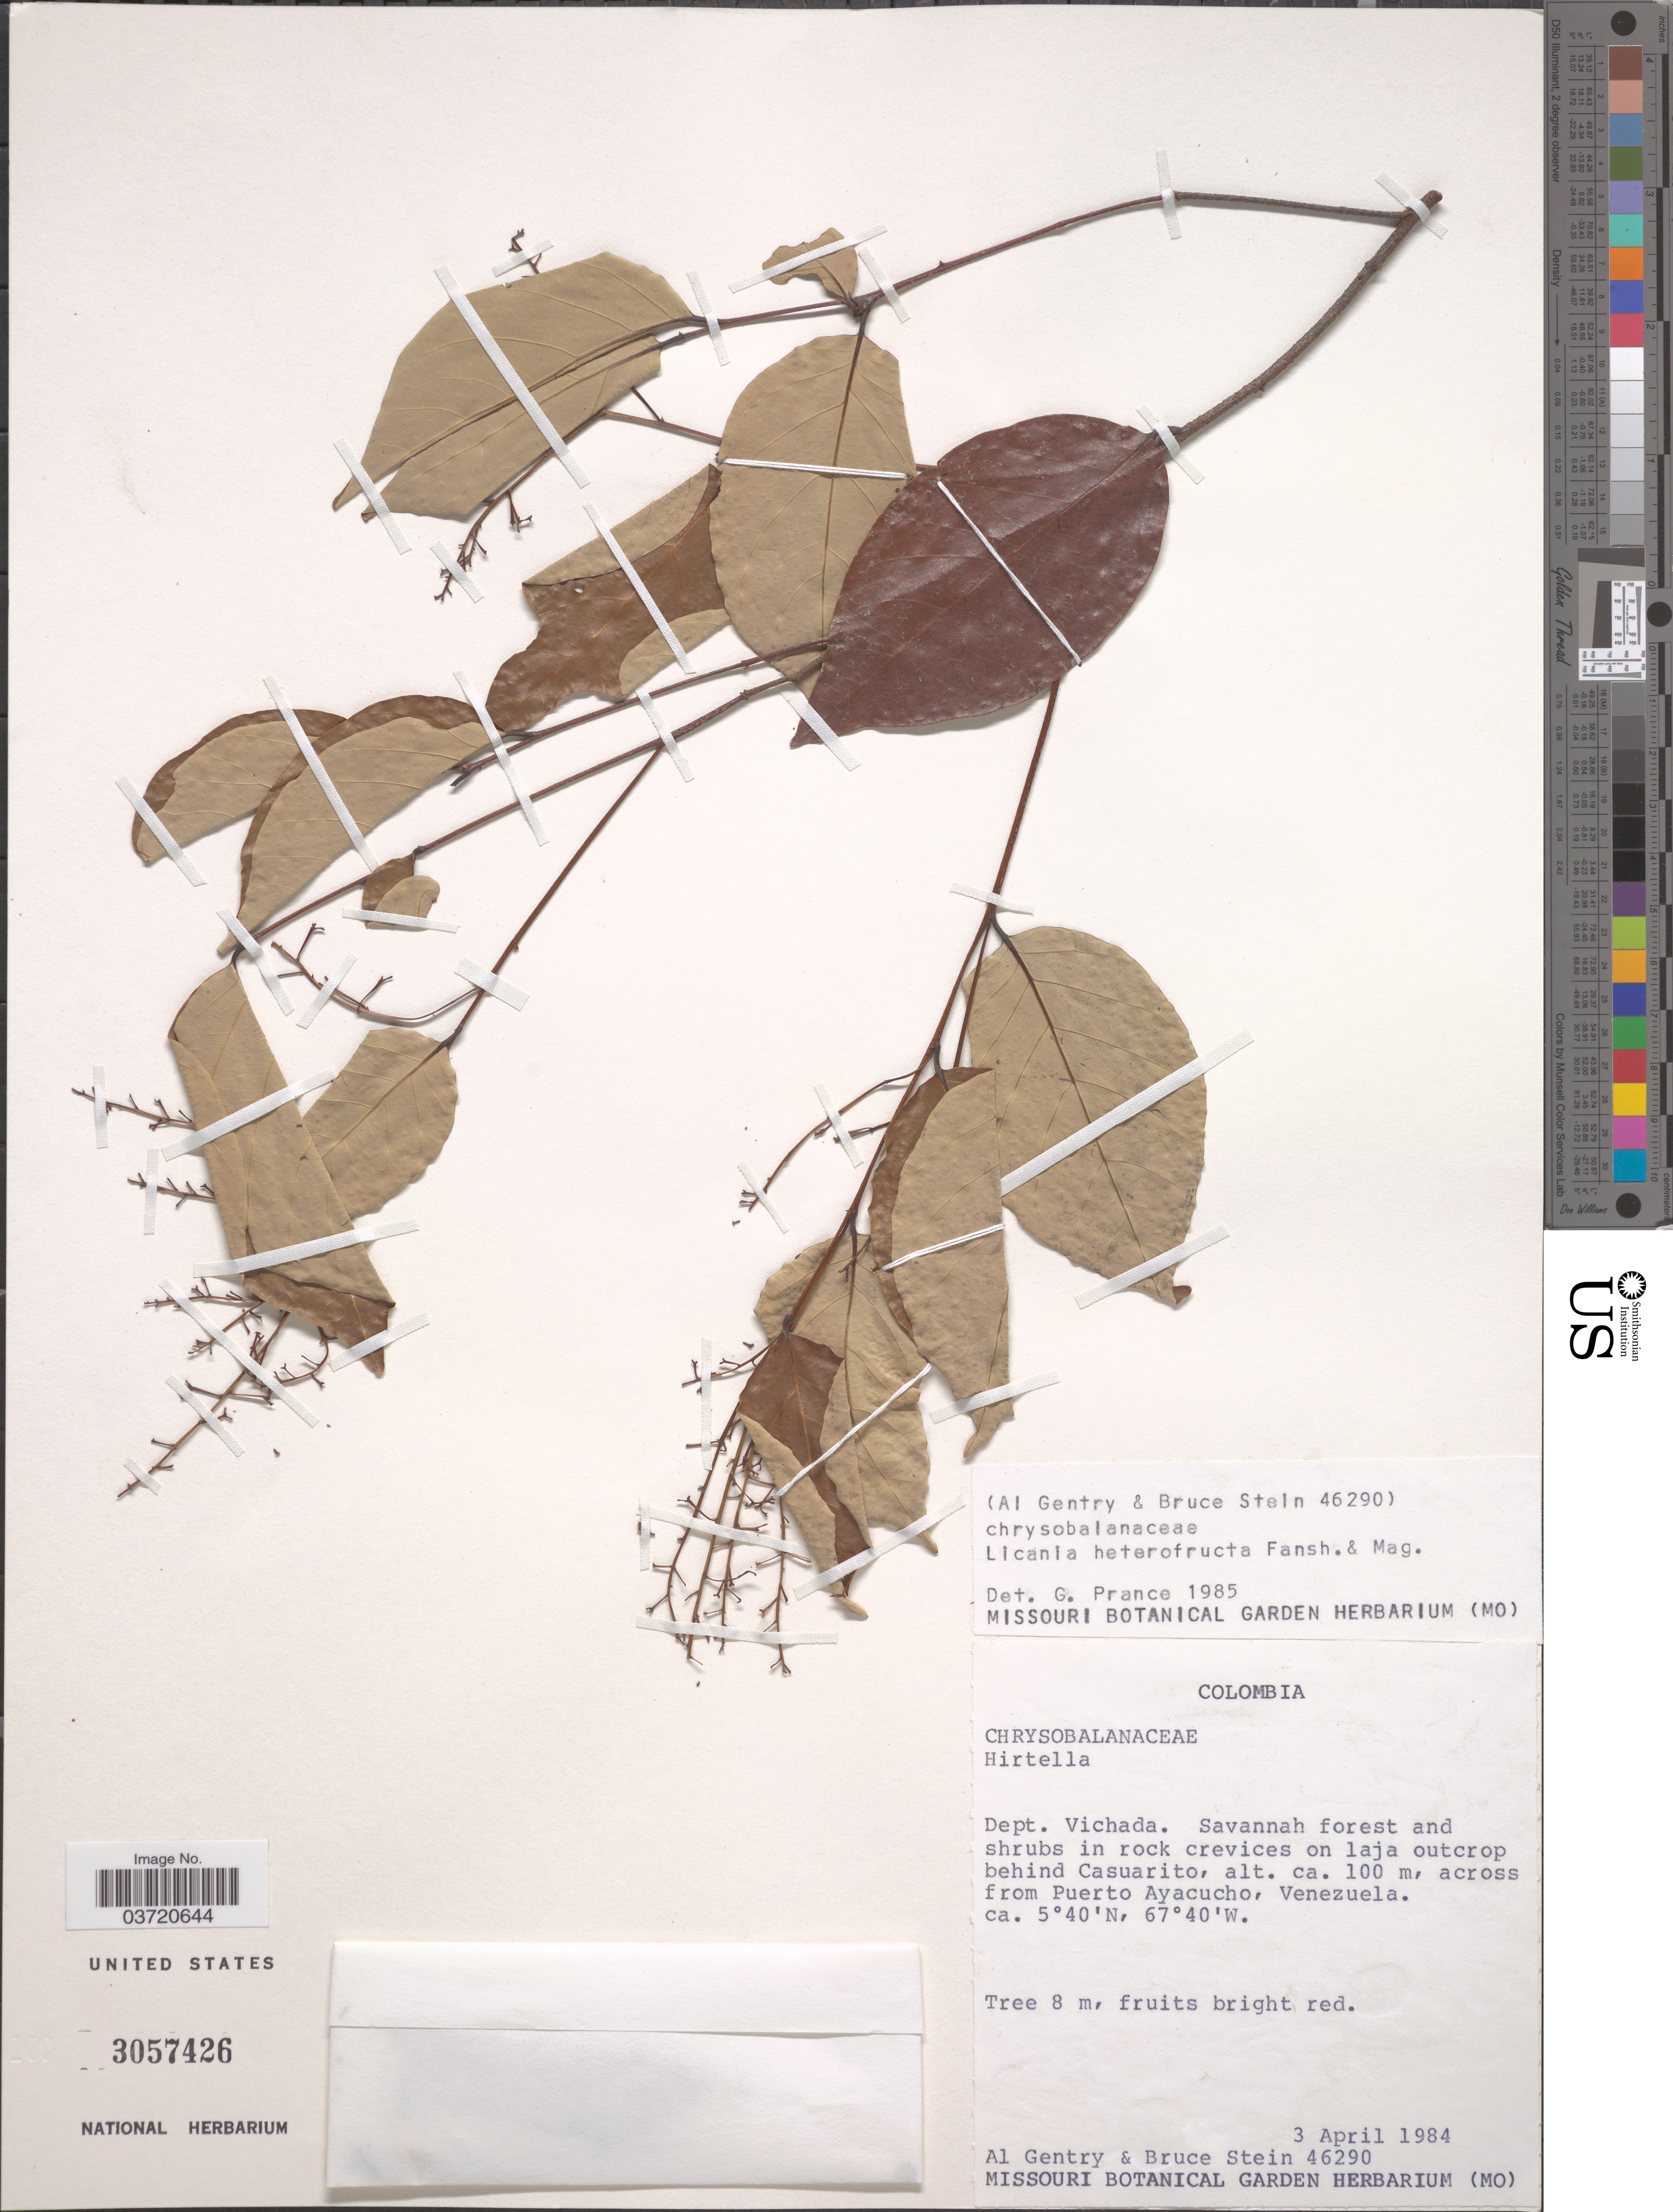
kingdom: Plantae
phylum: Tracheophyta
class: Magnoliopsida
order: Malpighiales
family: Chrysobalanaceae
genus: Licania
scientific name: Licania heterofructa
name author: Fanshawe & Maguire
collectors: A. H. Gentry & B. A. Stein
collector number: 46290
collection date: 1984-04-03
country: Colombia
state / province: Vichada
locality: Dept. Vichada. Savannah forest and shrubs in rock crevices on laja outcrop behind Casuarito, across from Puerto Ayacucho.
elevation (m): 100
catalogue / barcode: US 3057426